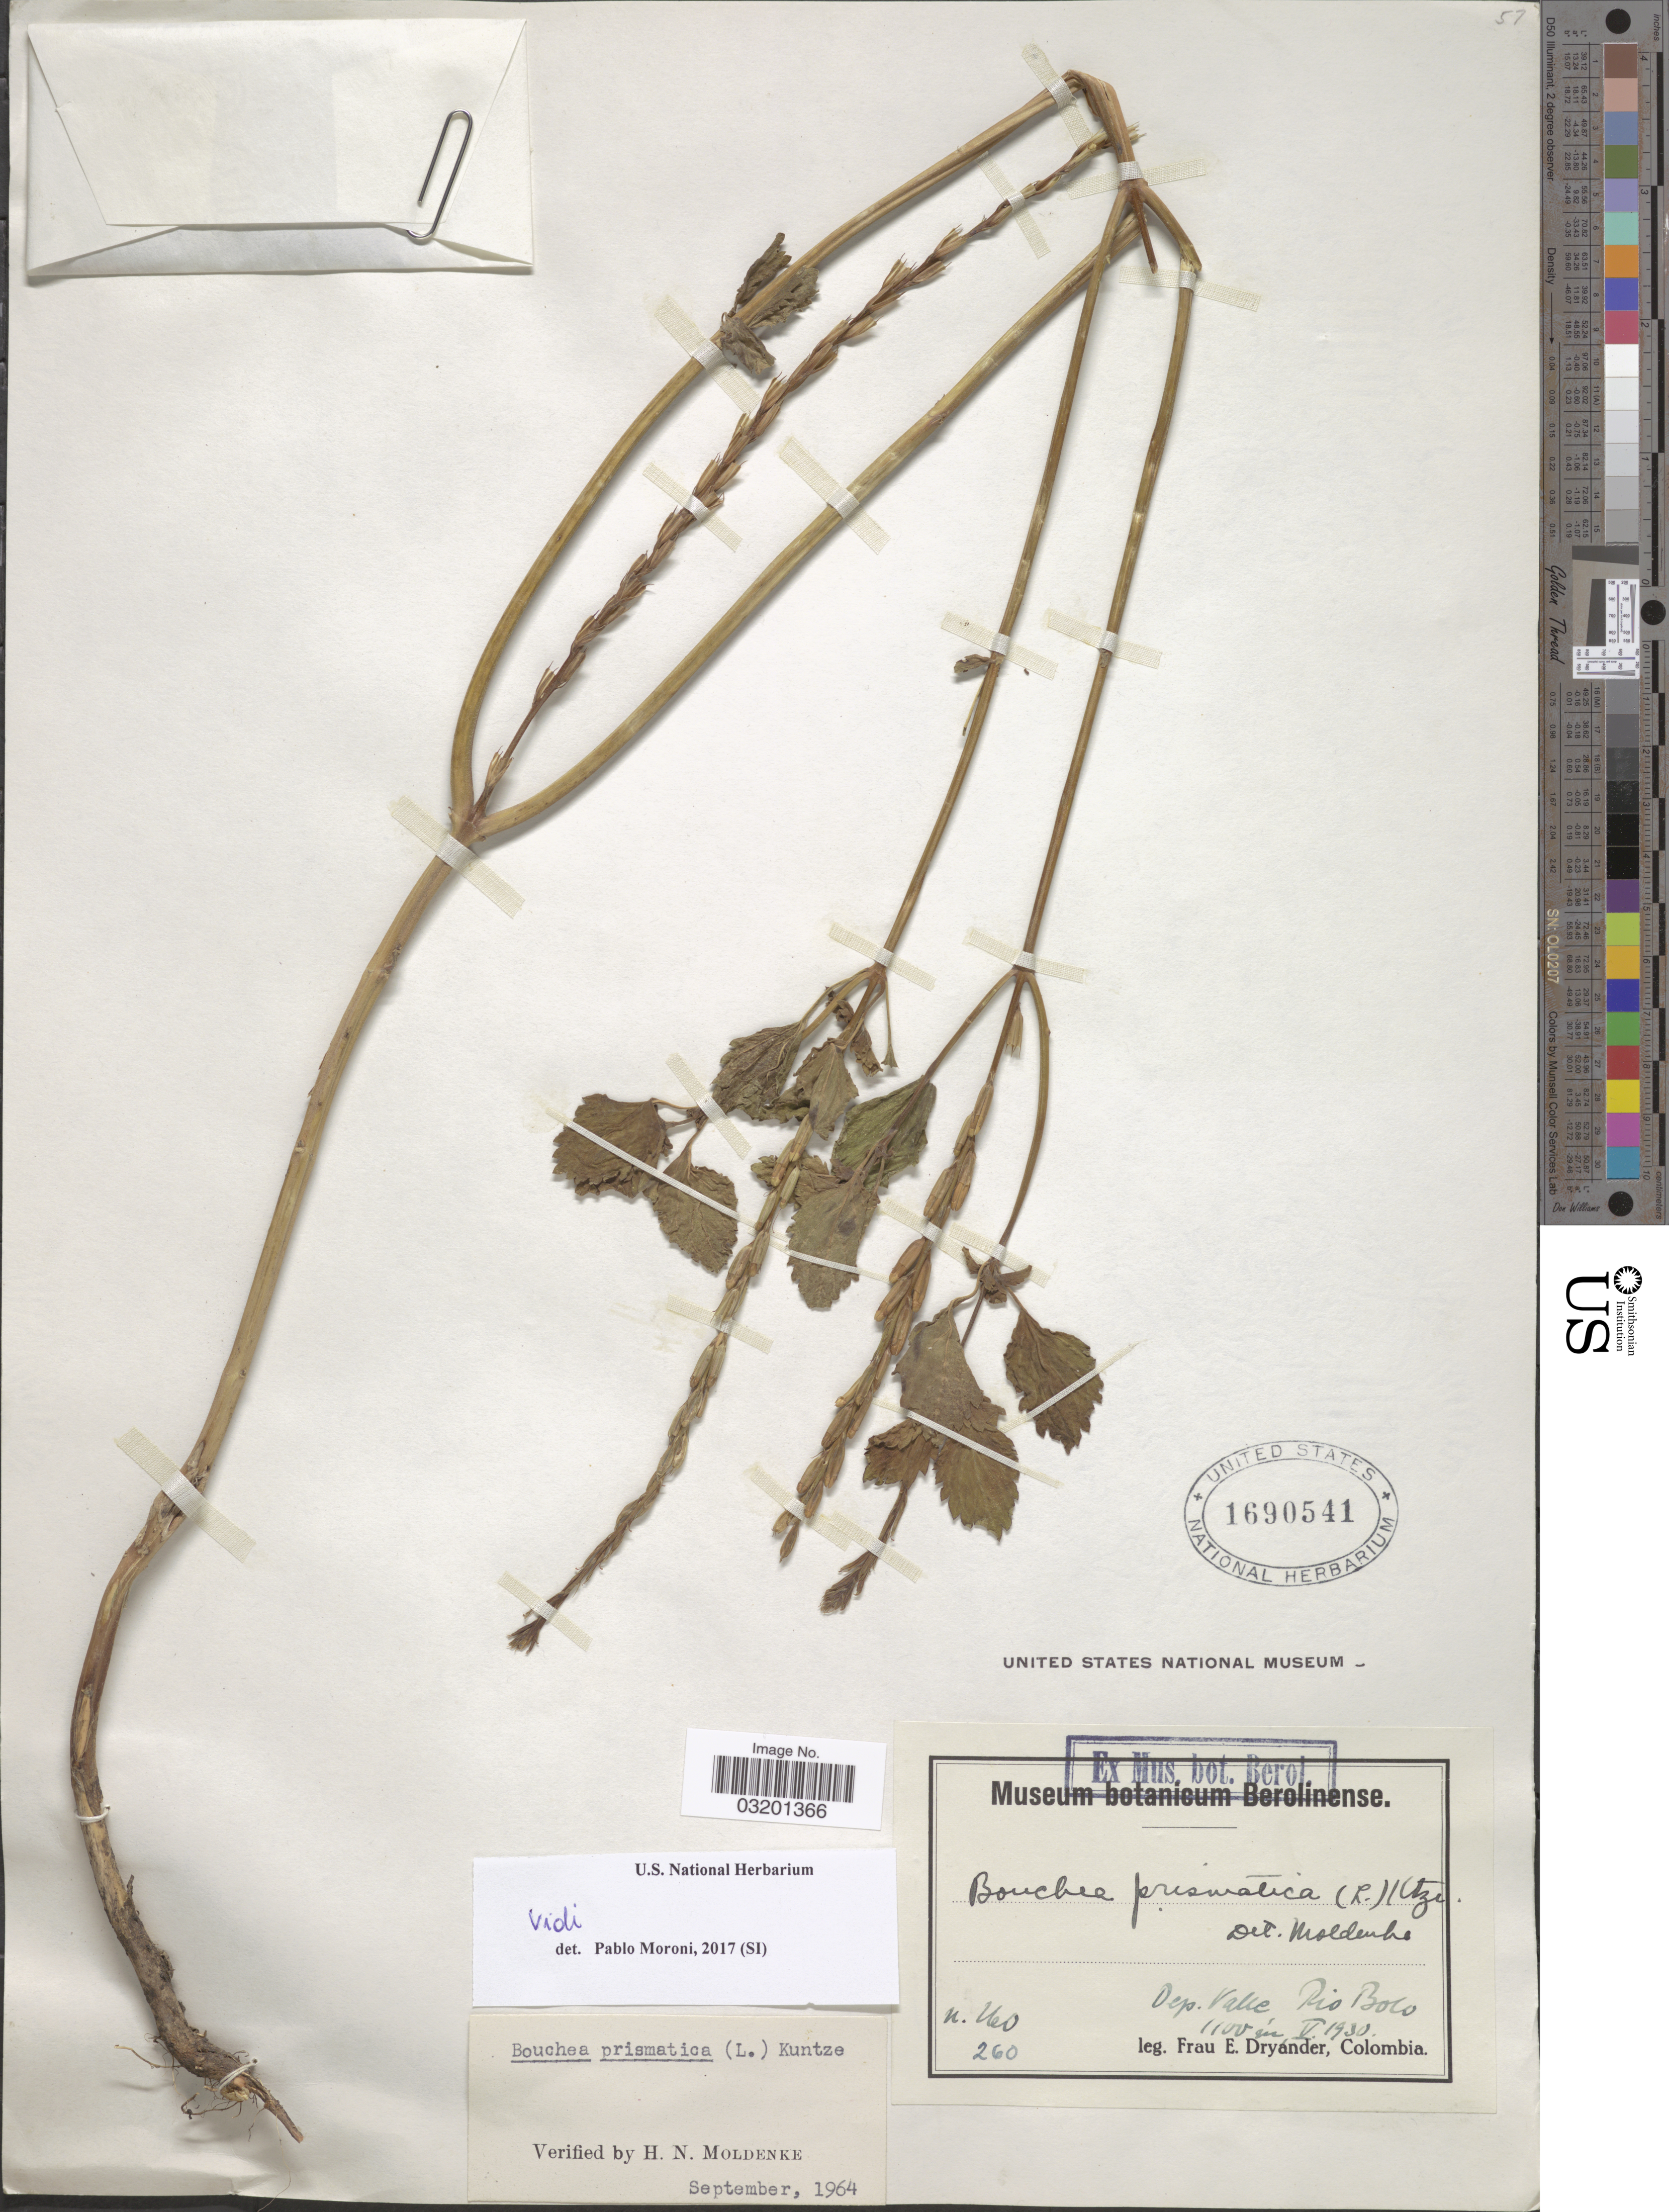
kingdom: Plantae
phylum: Tracheophyta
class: Magnoliopsida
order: Lamiales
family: Verbenaceae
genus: Bouchea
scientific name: Bouchea prismatica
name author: (L.) Kuntze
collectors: F. Dryander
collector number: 260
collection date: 1930-05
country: Colombia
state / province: Valle del Cauca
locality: Dep. Valle, Rio Boco.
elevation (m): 1100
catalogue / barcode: US 1690541